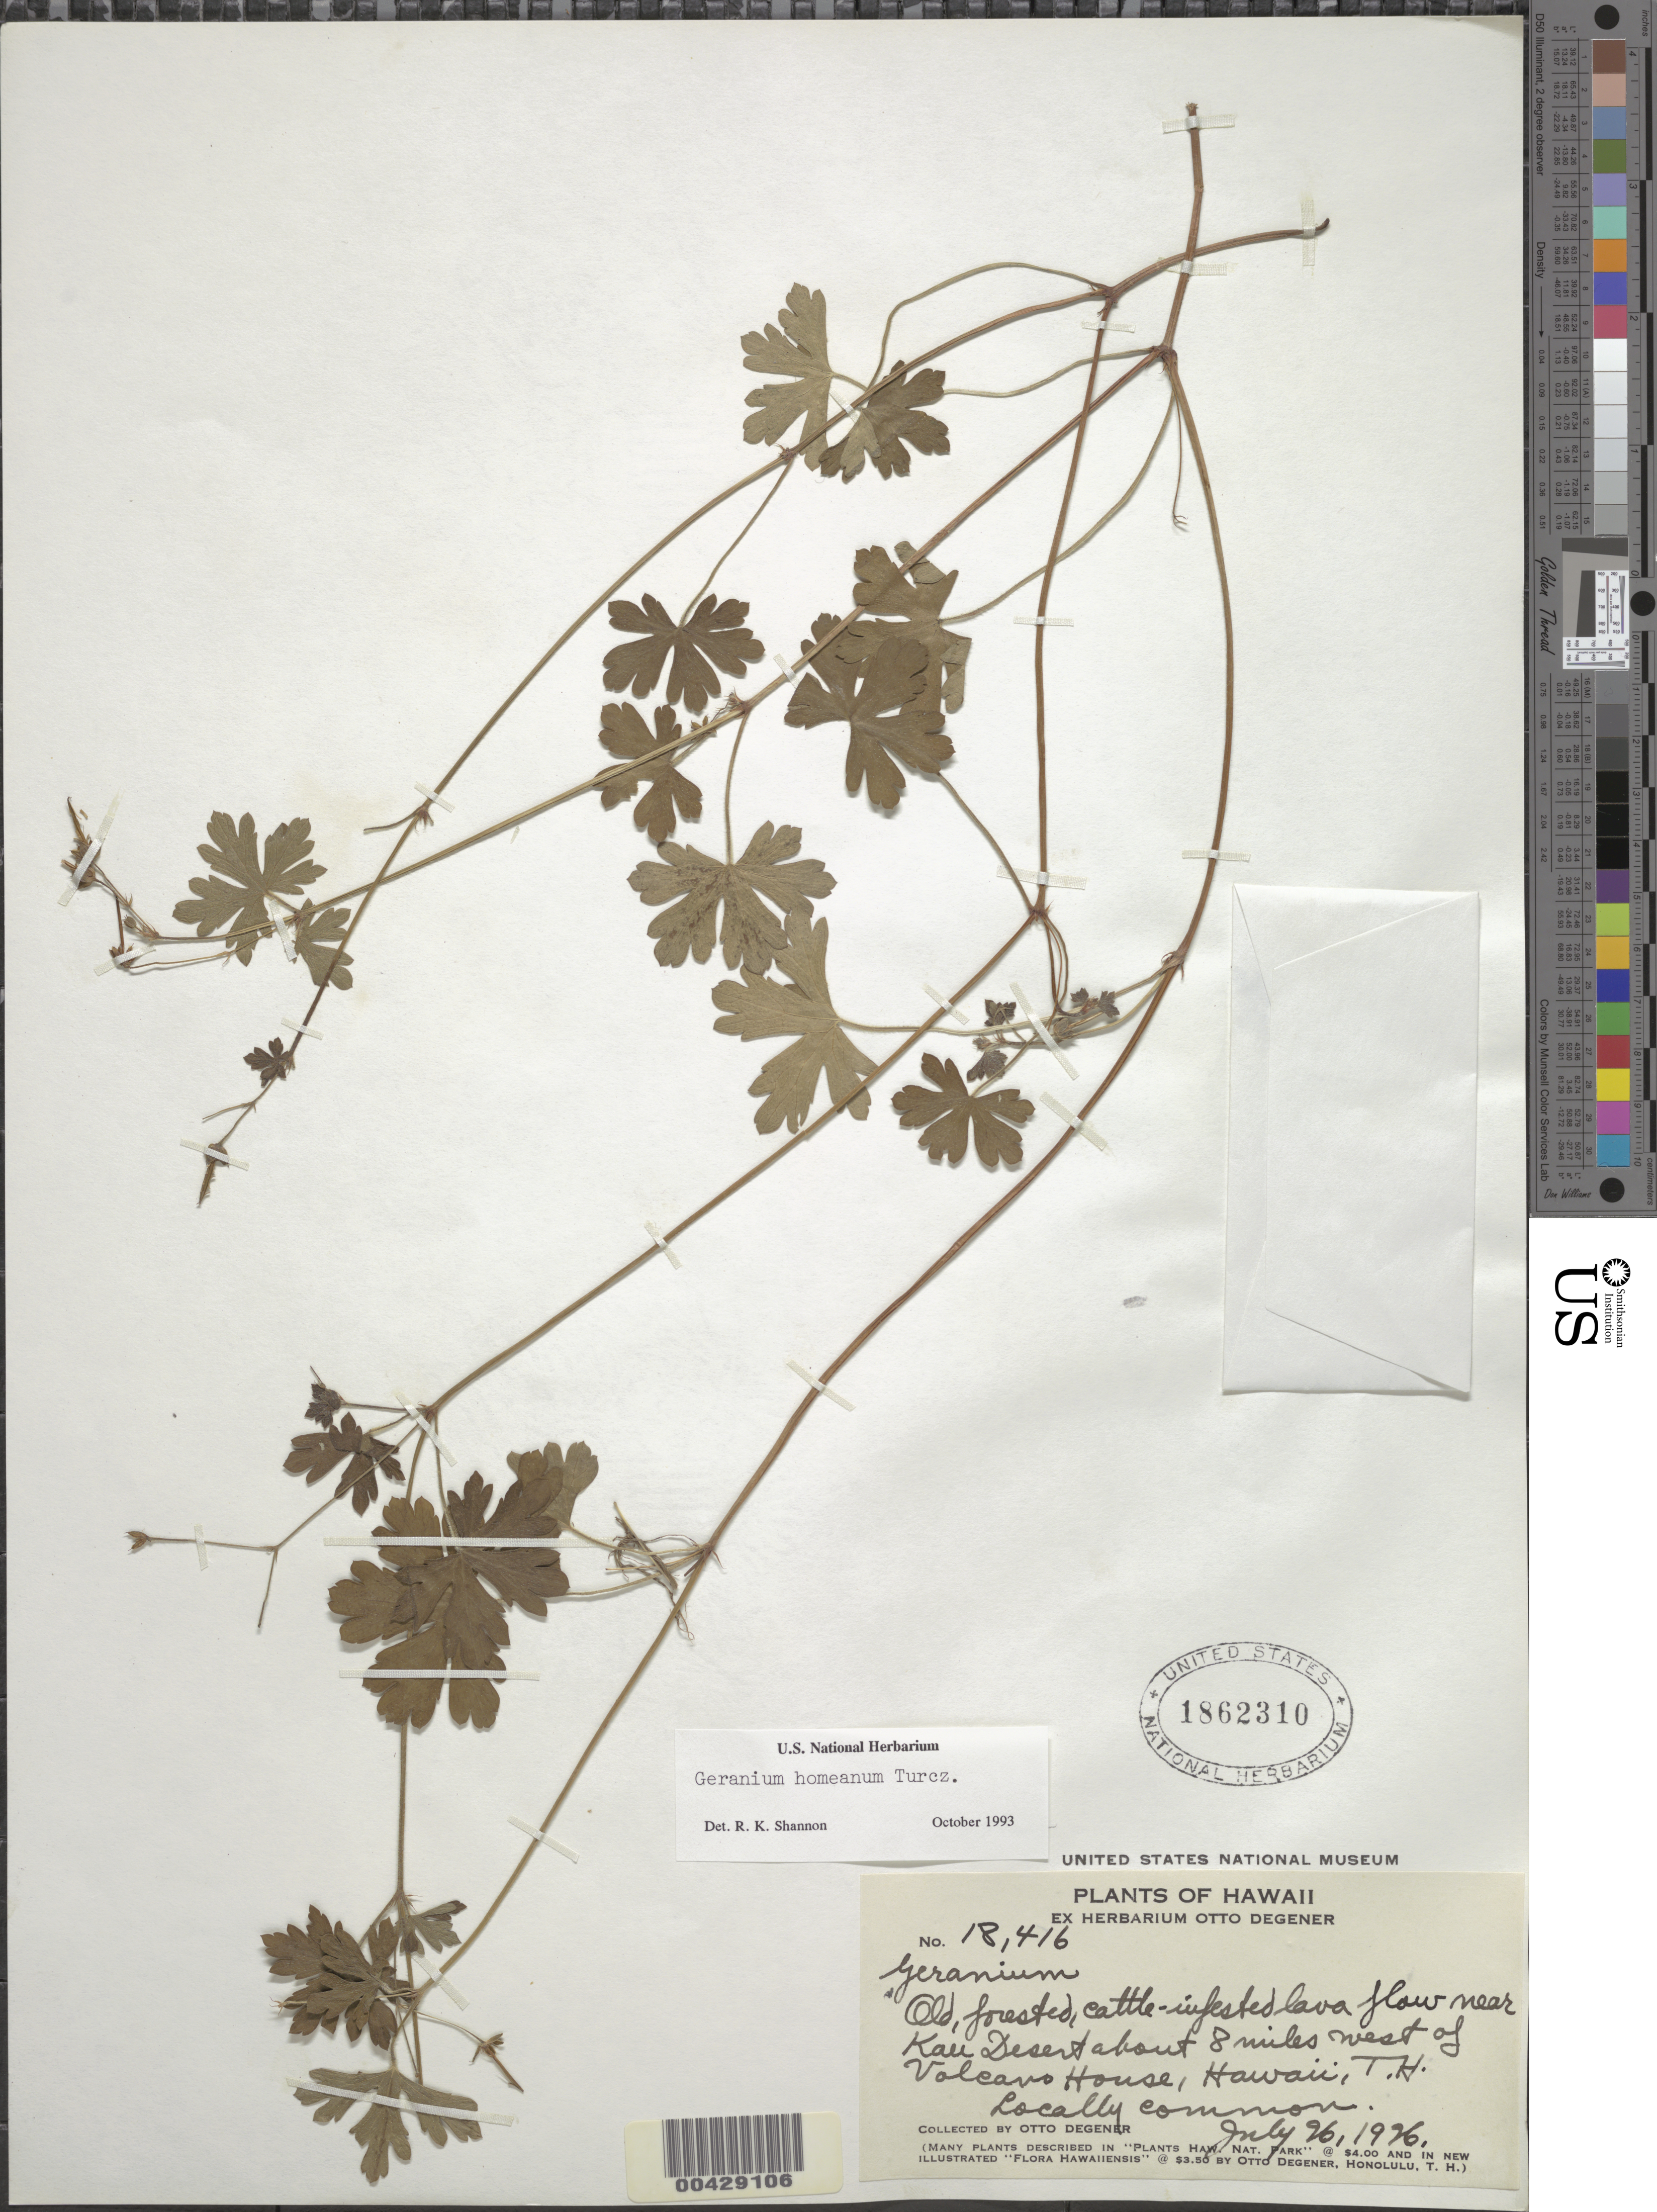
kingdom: Plantae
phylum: Tracheophyta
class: Magnoliopsida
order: Geraniales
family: Geraniaceae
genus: Geranium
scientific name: Geranium homeanum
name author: Turcz.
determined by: Shannon, R. K., (UNITED STATES)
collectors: O. Degener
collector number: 18416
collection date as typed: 26 Jul 1926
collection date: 1926-07-26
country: United States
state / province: Hawaii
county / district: Hawaii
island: Hawaii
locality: Near Kau Desert about 8 miles W of Volcano House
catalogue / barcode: US 1862310